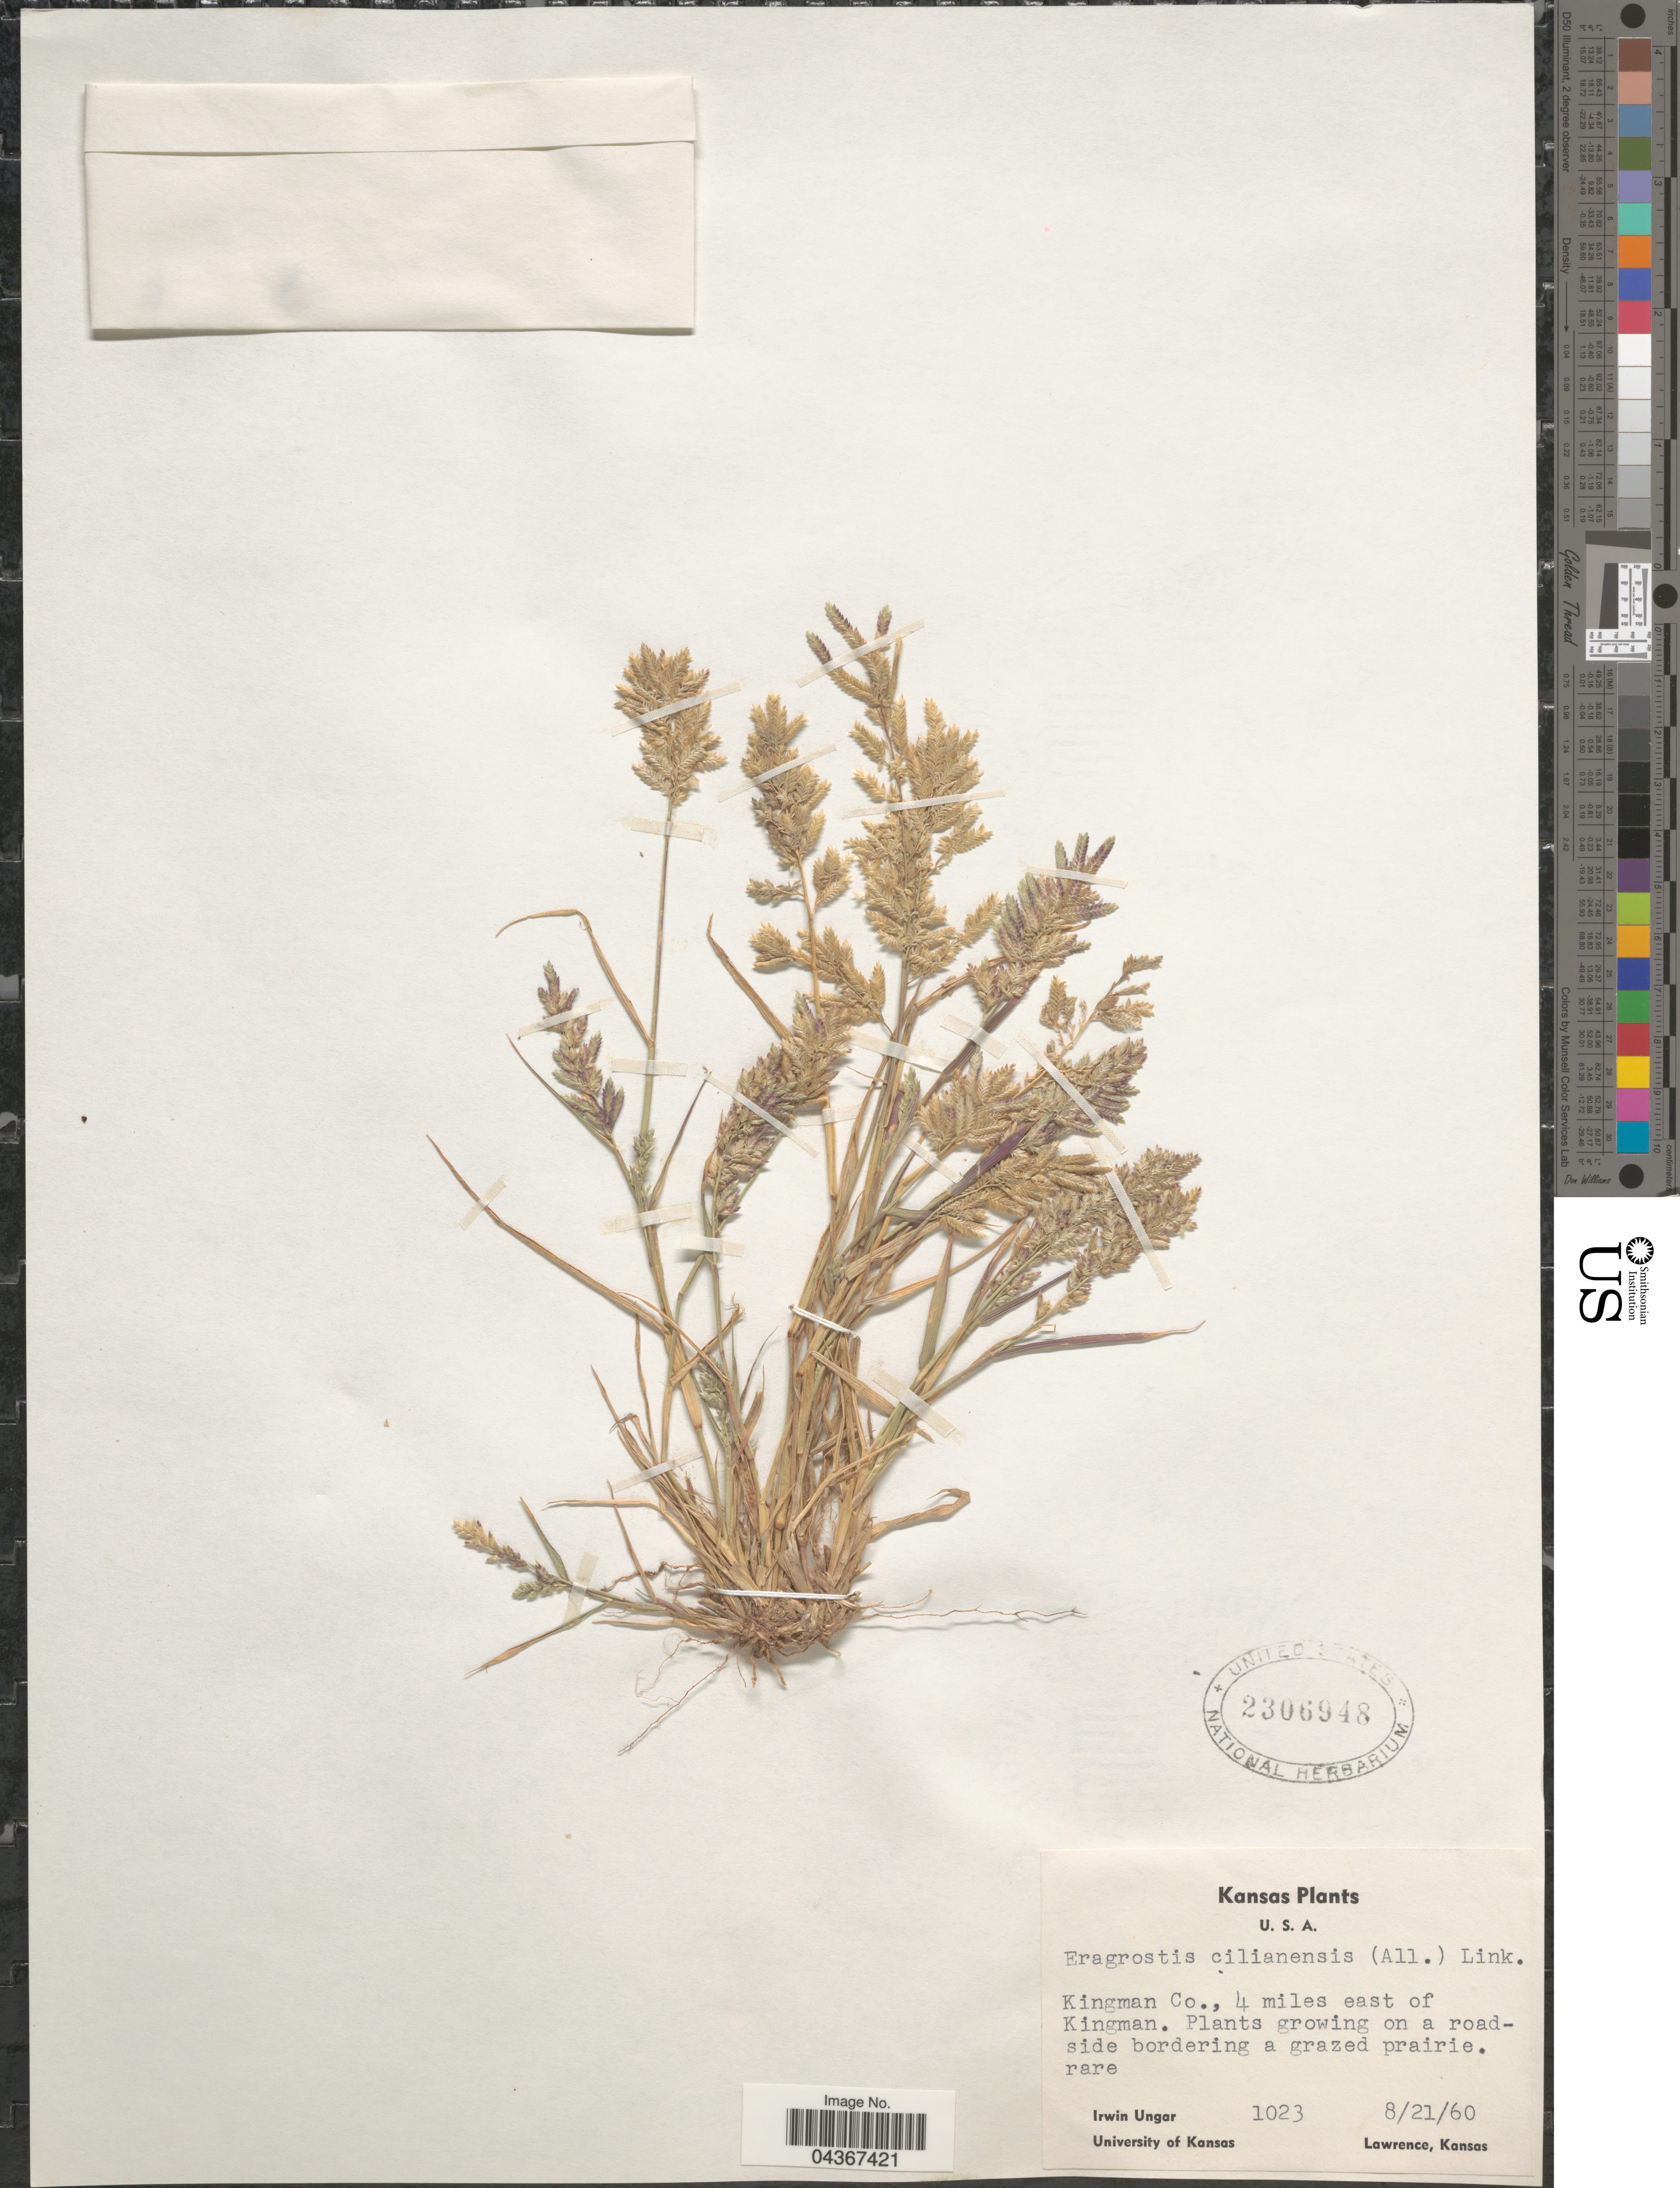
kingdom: Plantae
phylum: Tracheophyta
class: Liliopsida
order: Poales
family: Poaceae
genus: Eragrostis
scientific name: Eragrostis cilianensis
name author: (Bellardi) Vignolo ex Janch.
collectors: I. Ungar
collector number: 1023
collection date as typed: Transcribed d/m/y: 21/8/60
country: United States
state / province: Kansas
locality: Kingman Co., 4 miles east of Kingman. On a roadside bordering a grazed prairie.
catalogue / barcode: US 2306948